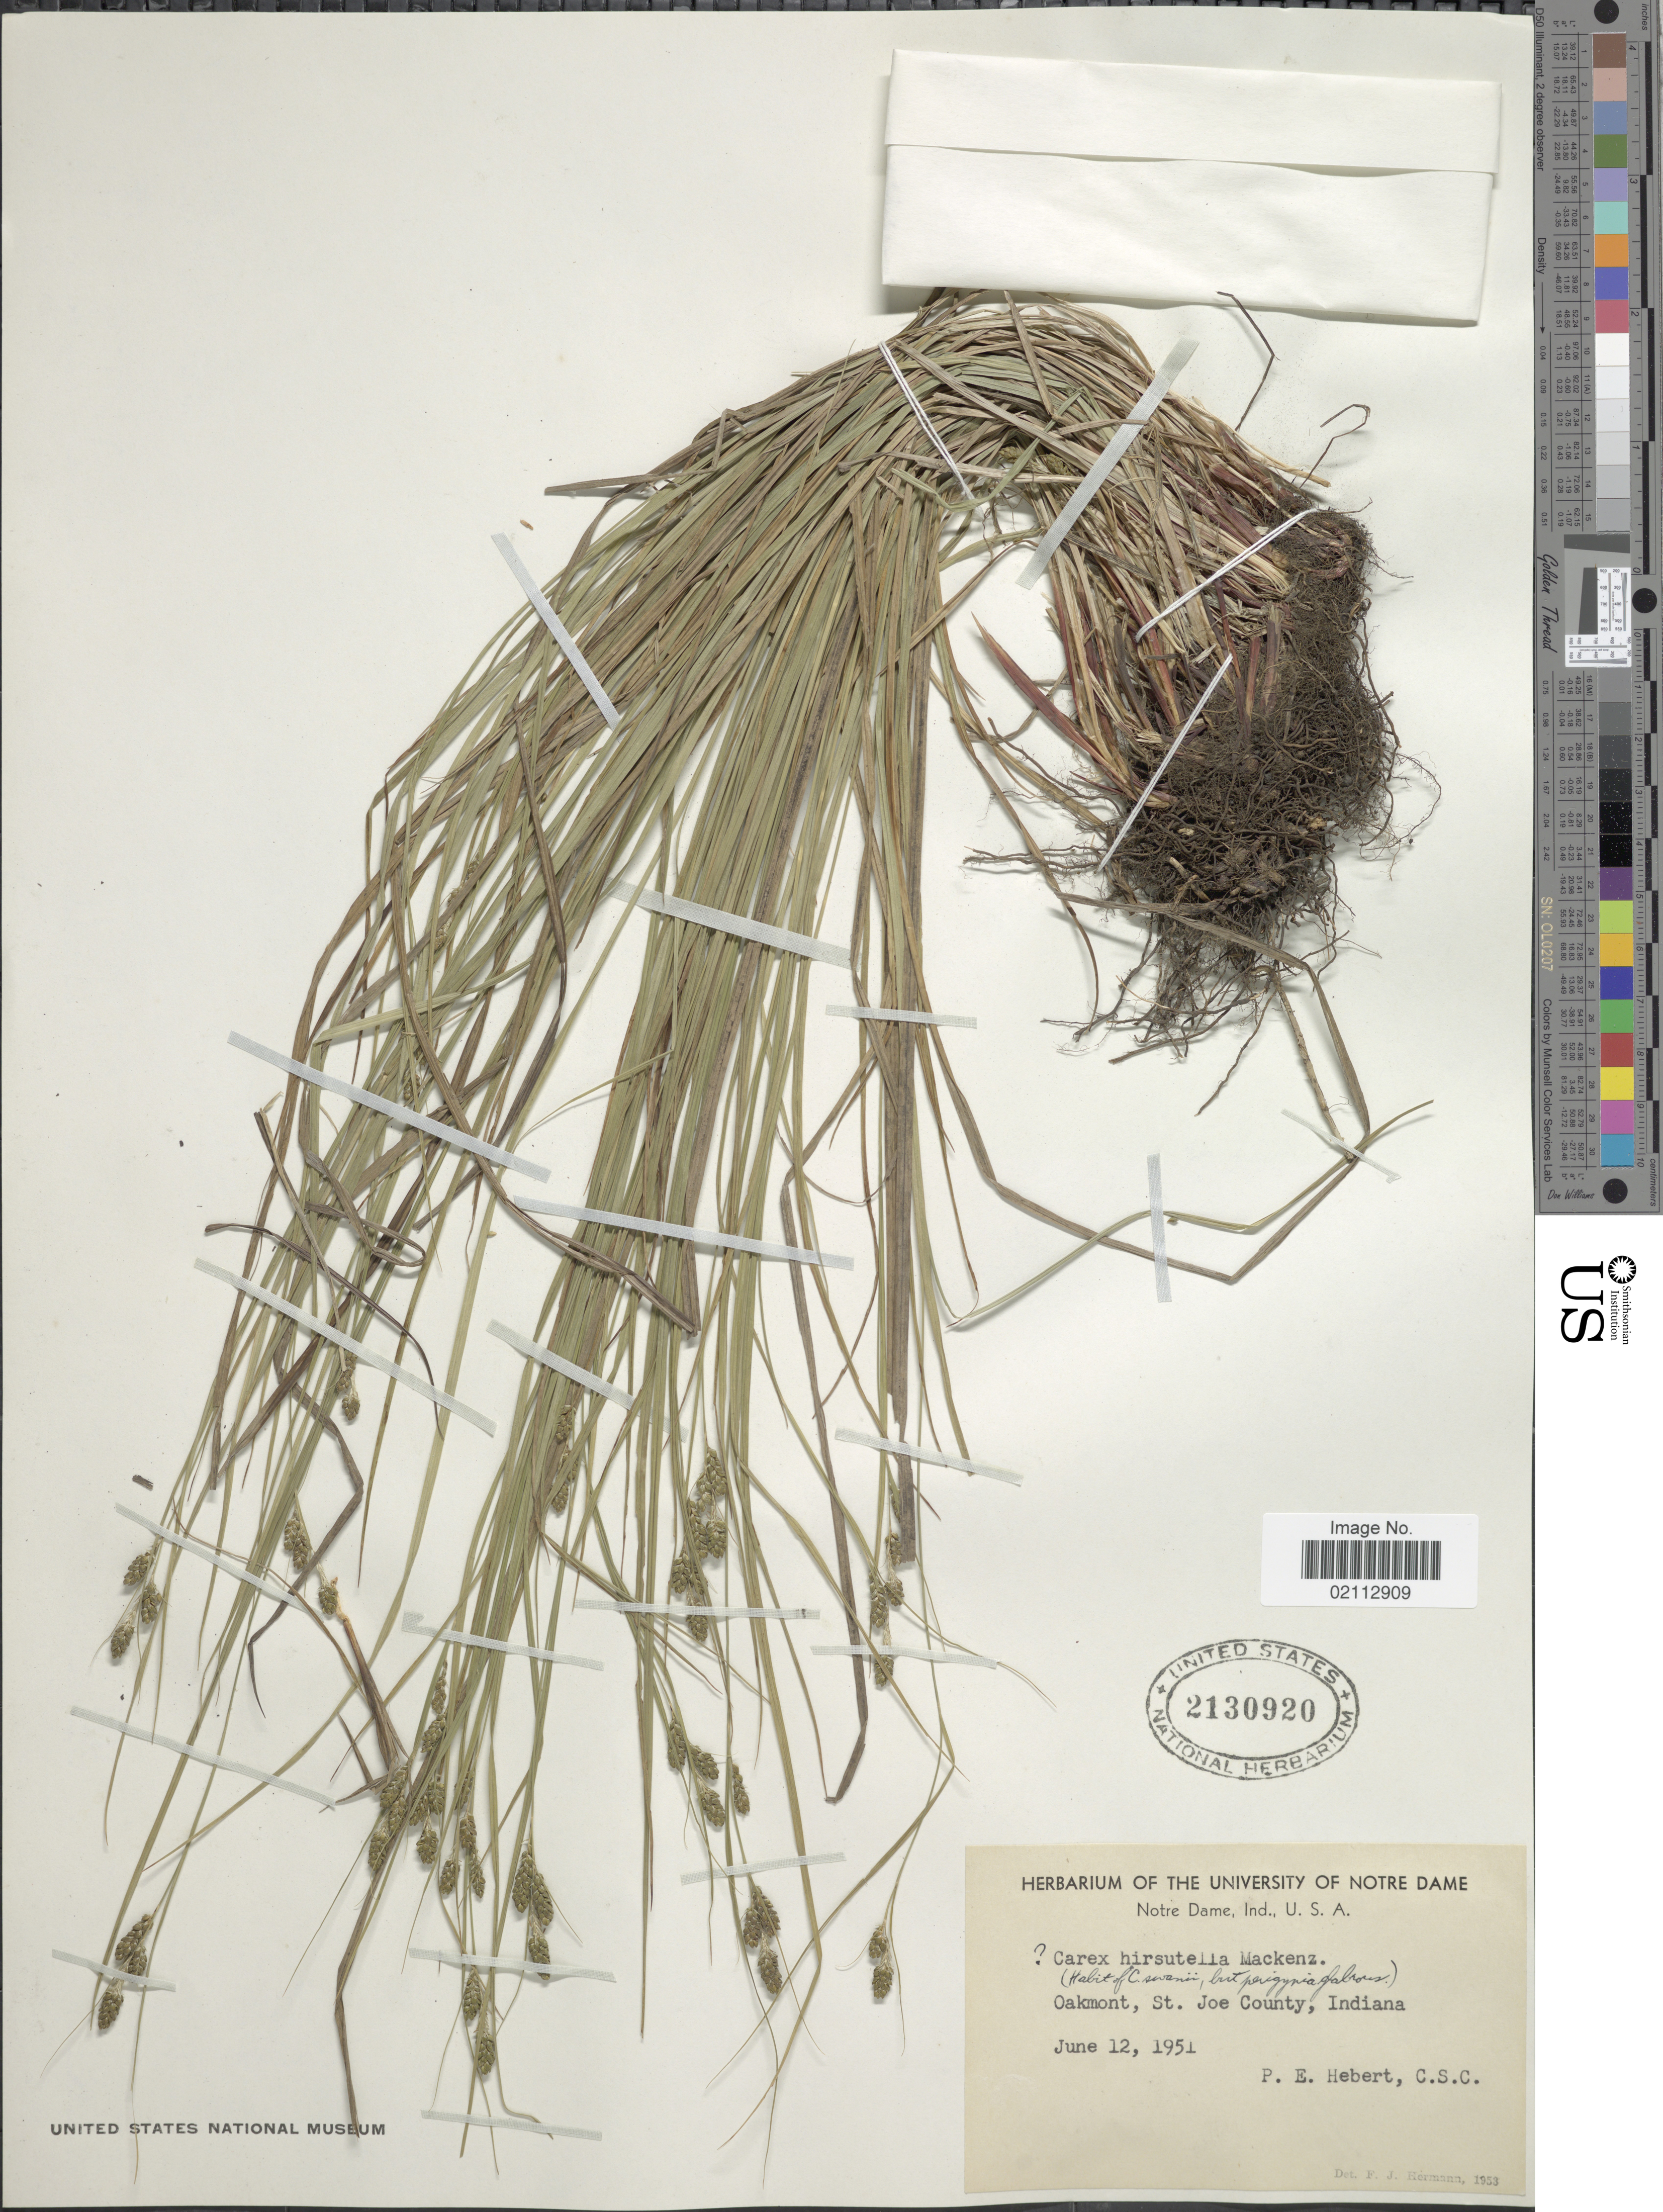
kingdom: Plantae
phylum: Tracheophyta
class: Liliopsida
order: Poales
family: Cyperaceae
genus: Carex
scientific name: Carex hirsutella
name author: Mack.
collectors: P. Hebert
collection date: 1951-06-12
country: United States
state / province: Indiana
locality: Oakmont, St. Joe County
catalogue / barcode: US 2130920